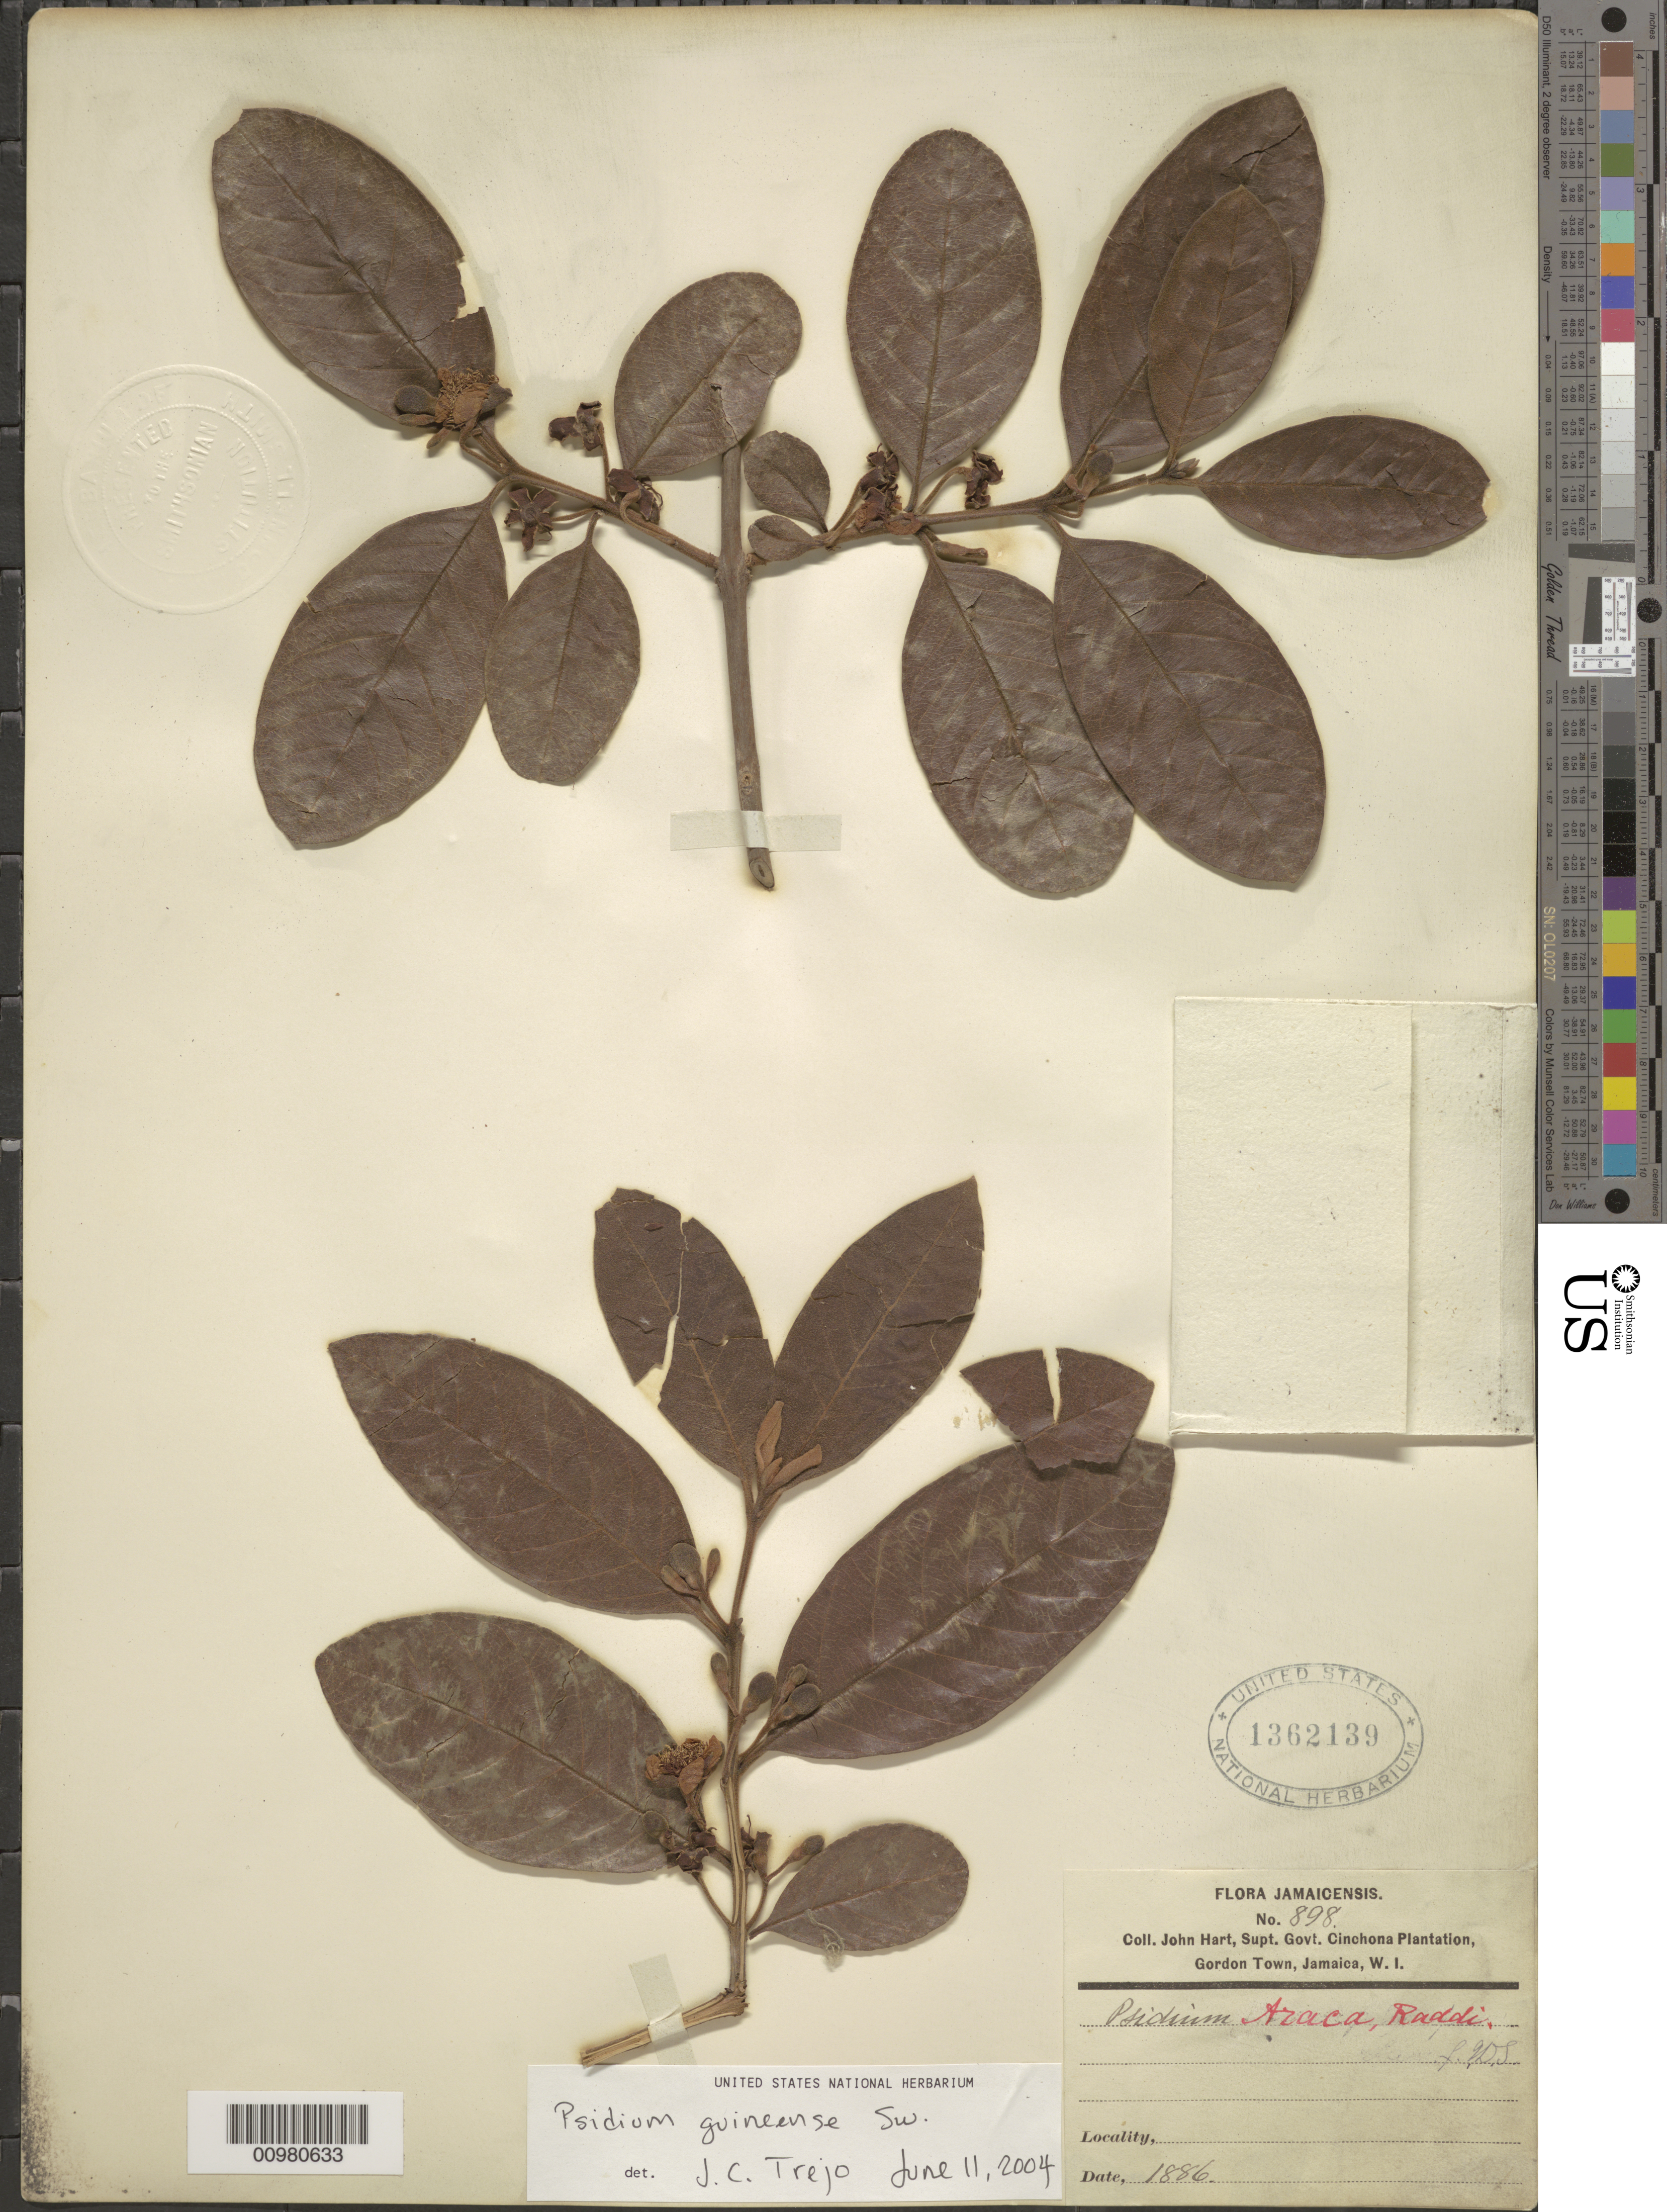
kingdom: Plantae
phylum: Tracheophyta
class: Magnoliopsida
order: Myrtales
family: Myrtaceae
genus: Psidium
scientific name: Psidium guineense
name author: Sw.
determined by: Trejo-Torres, J. C.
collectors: J. Hart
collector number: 898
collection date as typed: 1886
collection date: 1886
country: Jamaica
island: Jamaica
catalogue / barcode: US 1362139